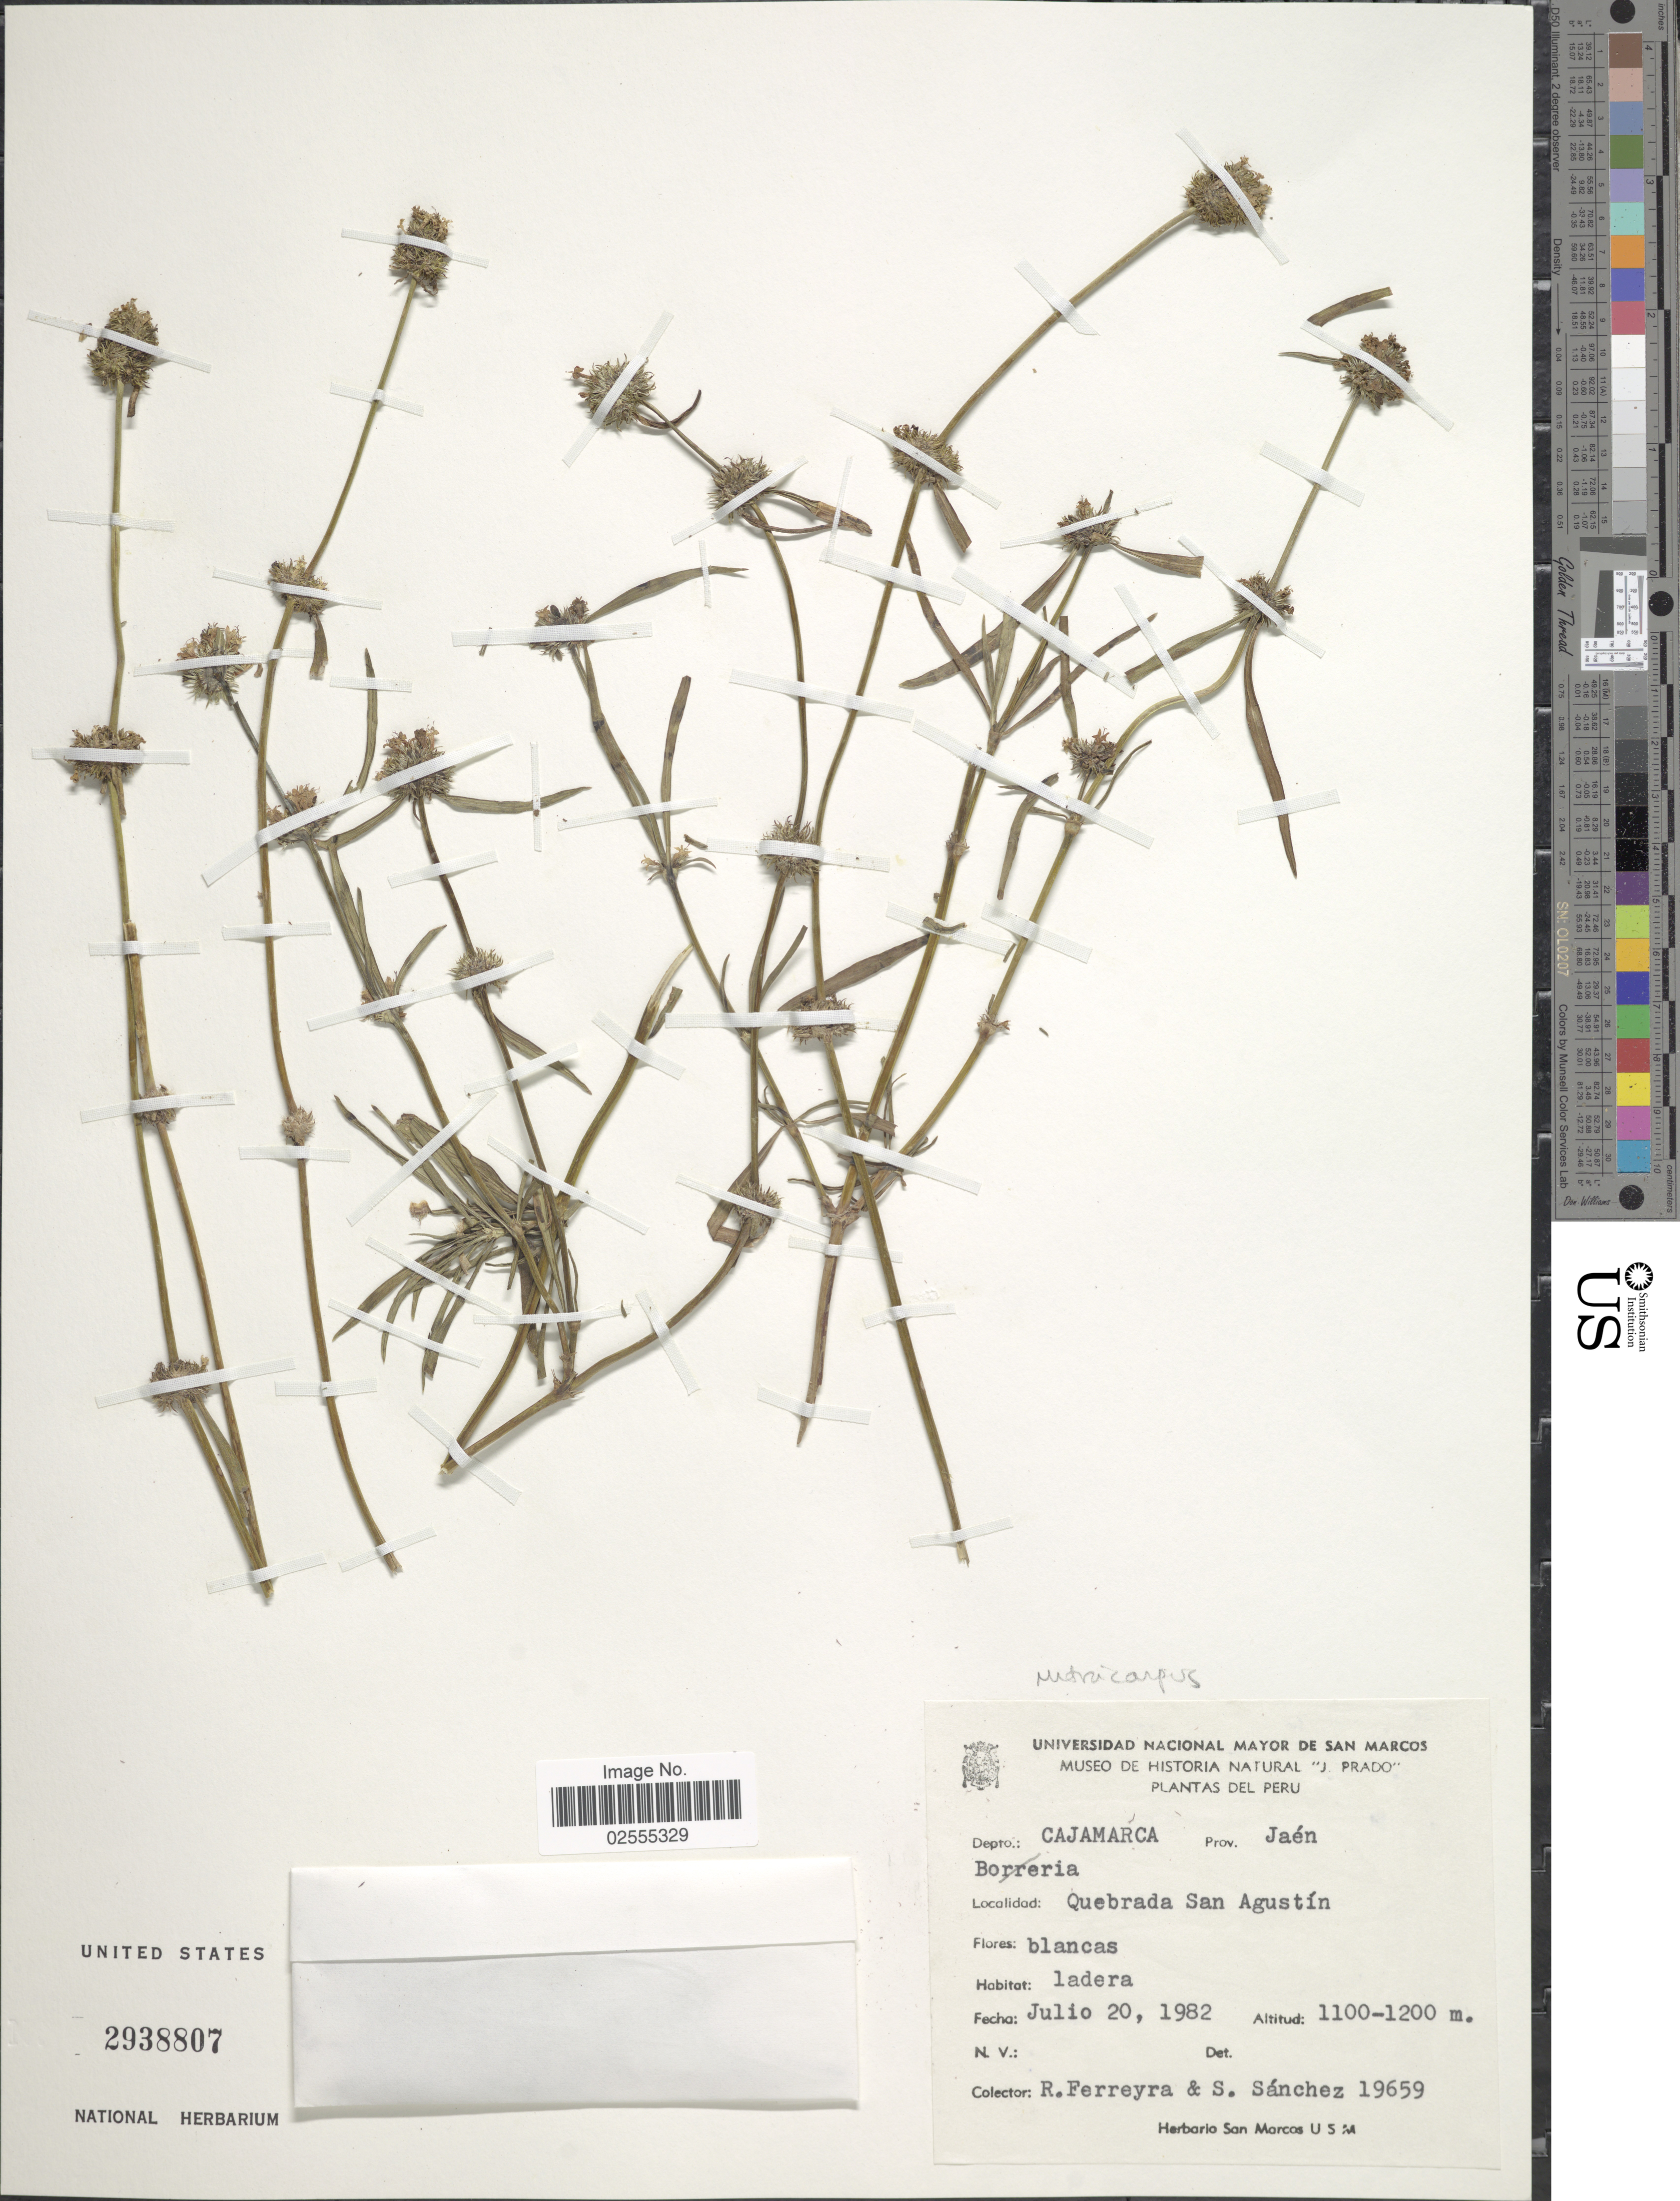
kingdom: Plantae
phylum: Tracheophyta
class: Magnoliopsida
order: Gentianales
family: Rubiaceae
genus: Mitracarpus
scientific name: Mitracarpus sp.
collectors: R. A. Ferreyra & S. Sanchez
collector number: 19659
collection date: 1982-07-20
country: Peru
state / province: Cajamarca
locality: Prov. Jaen. Quebrada San Agustin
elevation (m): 1100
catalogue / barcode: US 2938807